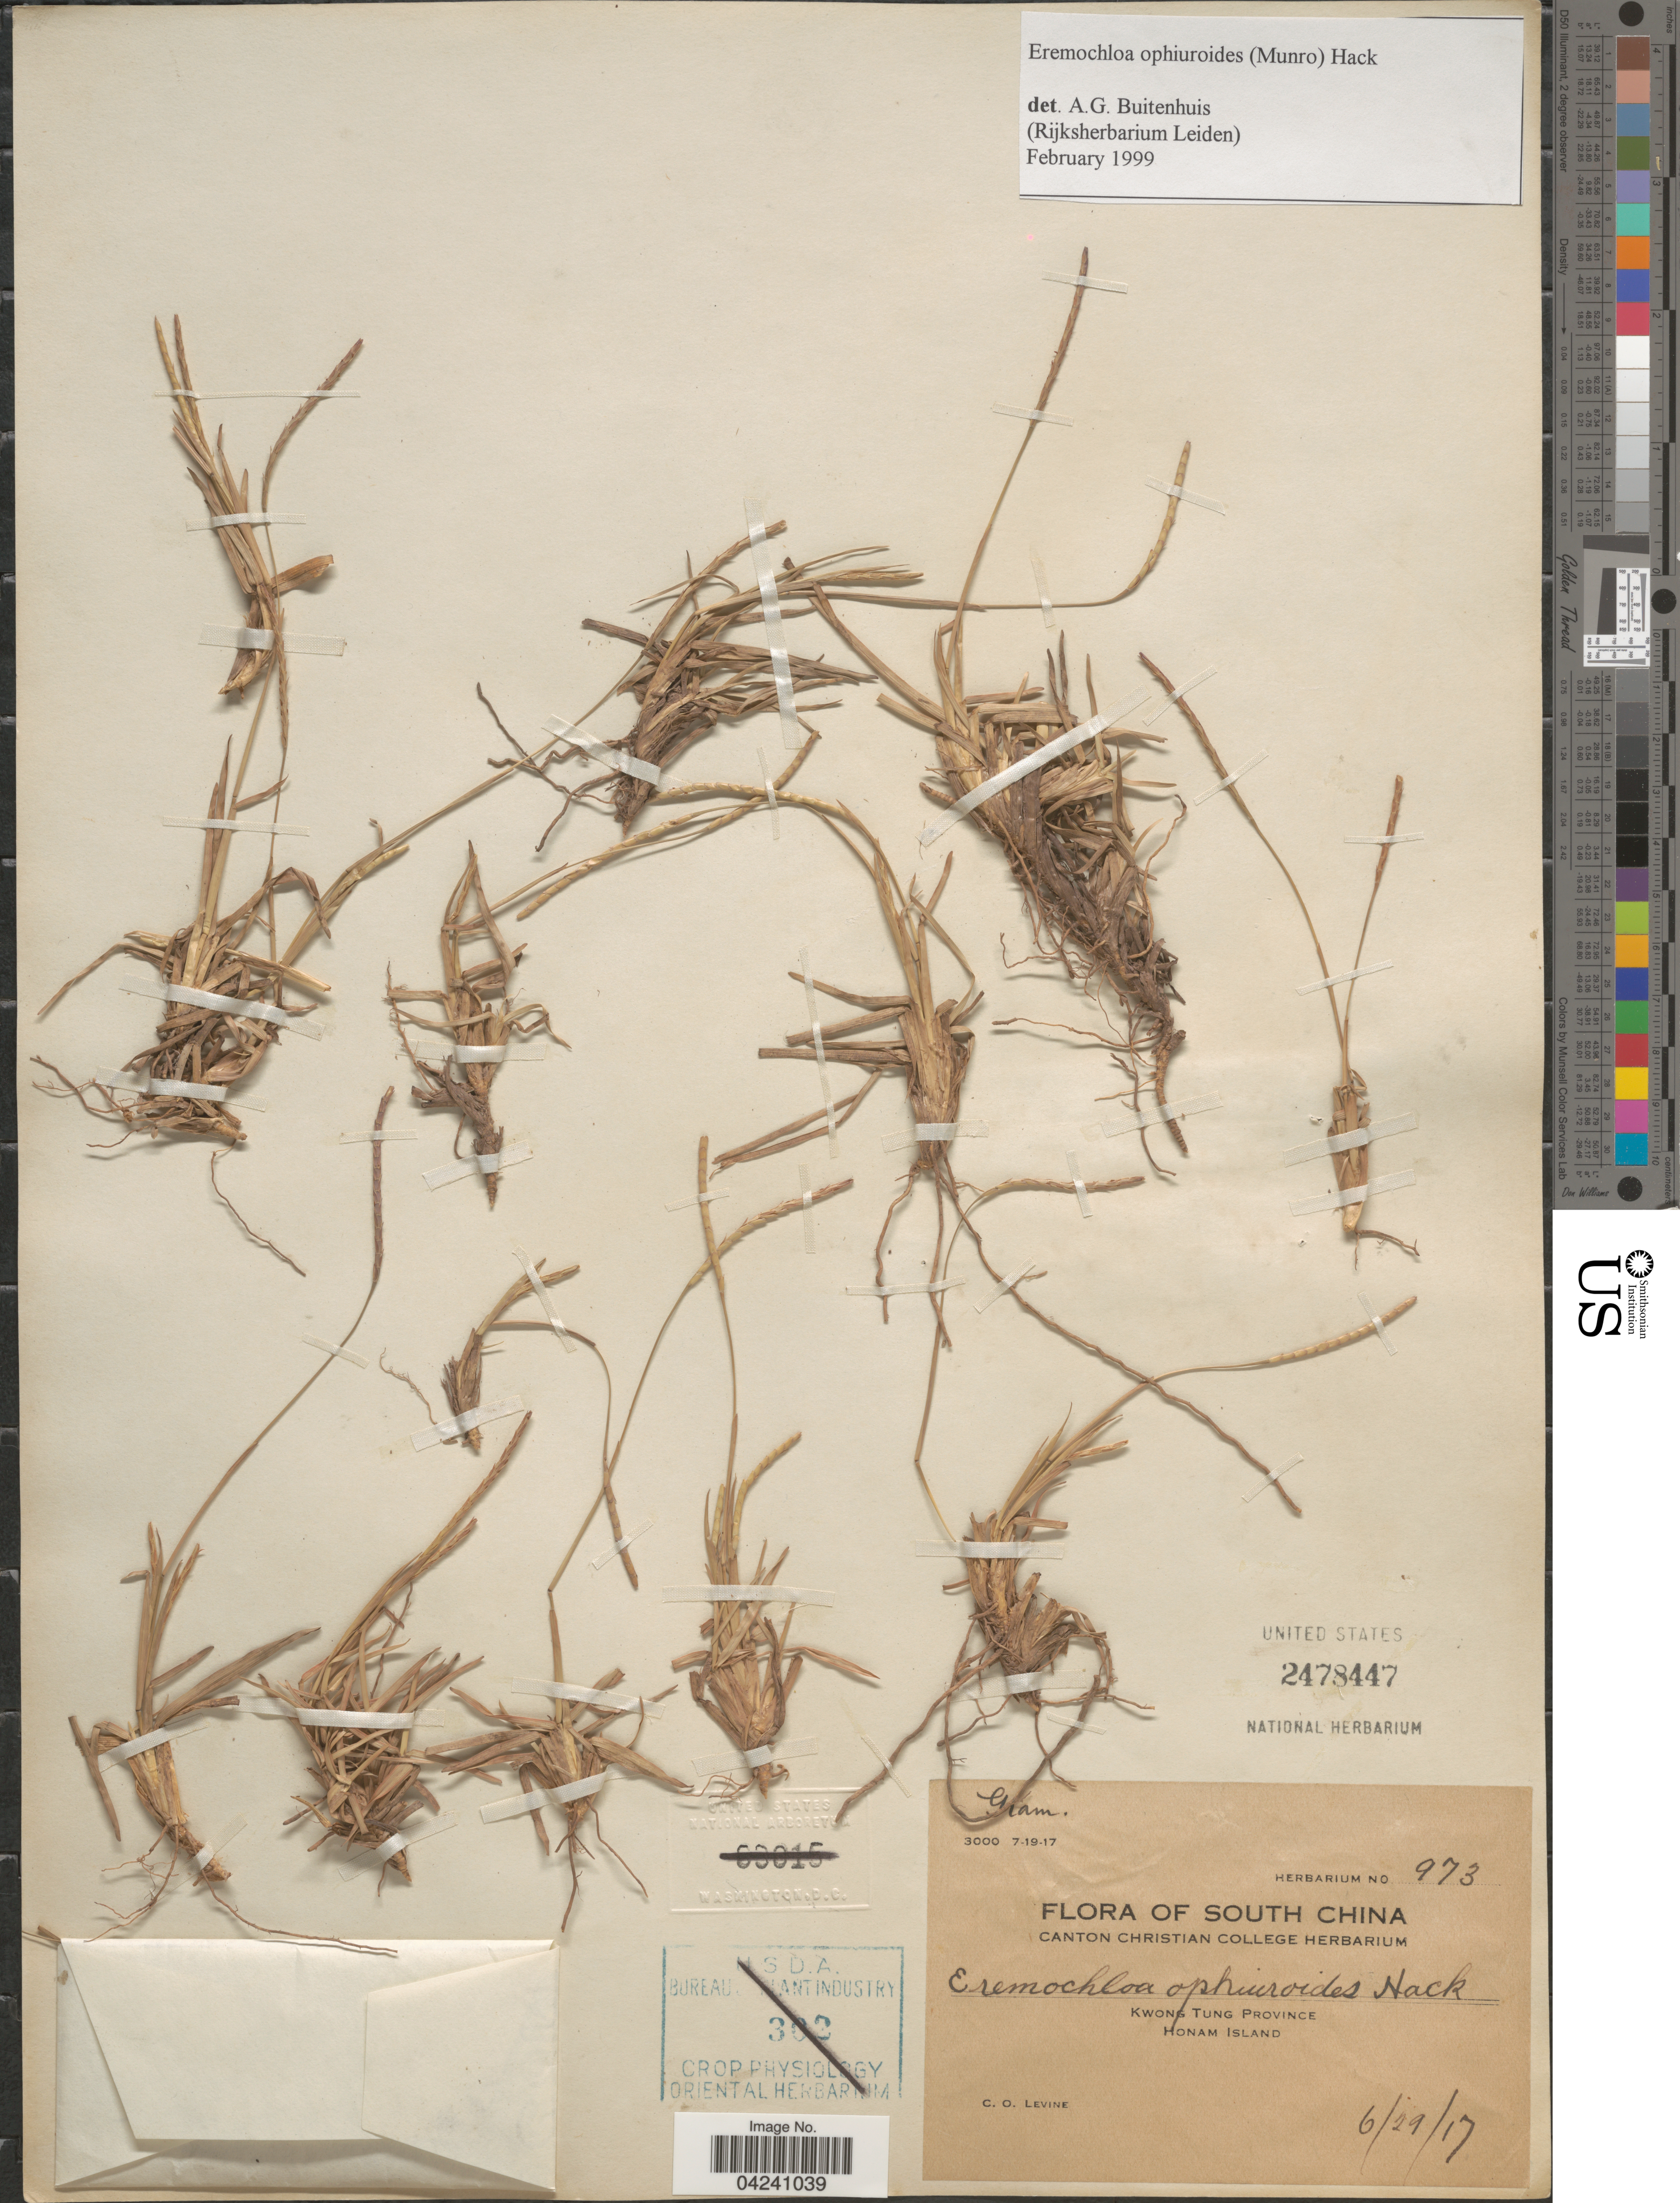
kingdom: Plantae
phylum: Tracheophyta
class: Liliopsida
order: Poales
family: Poaceae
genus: Eremochloa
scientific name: Eremochloa ophiuroides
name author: (Munro) Hack.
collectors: C. O. Levine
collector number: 973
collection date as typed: Transcribed d/m/y: 29/6/17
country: China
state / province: Guangdong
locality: South China. Kwong Tung Province. Honam Island.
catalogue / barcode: US 2478447